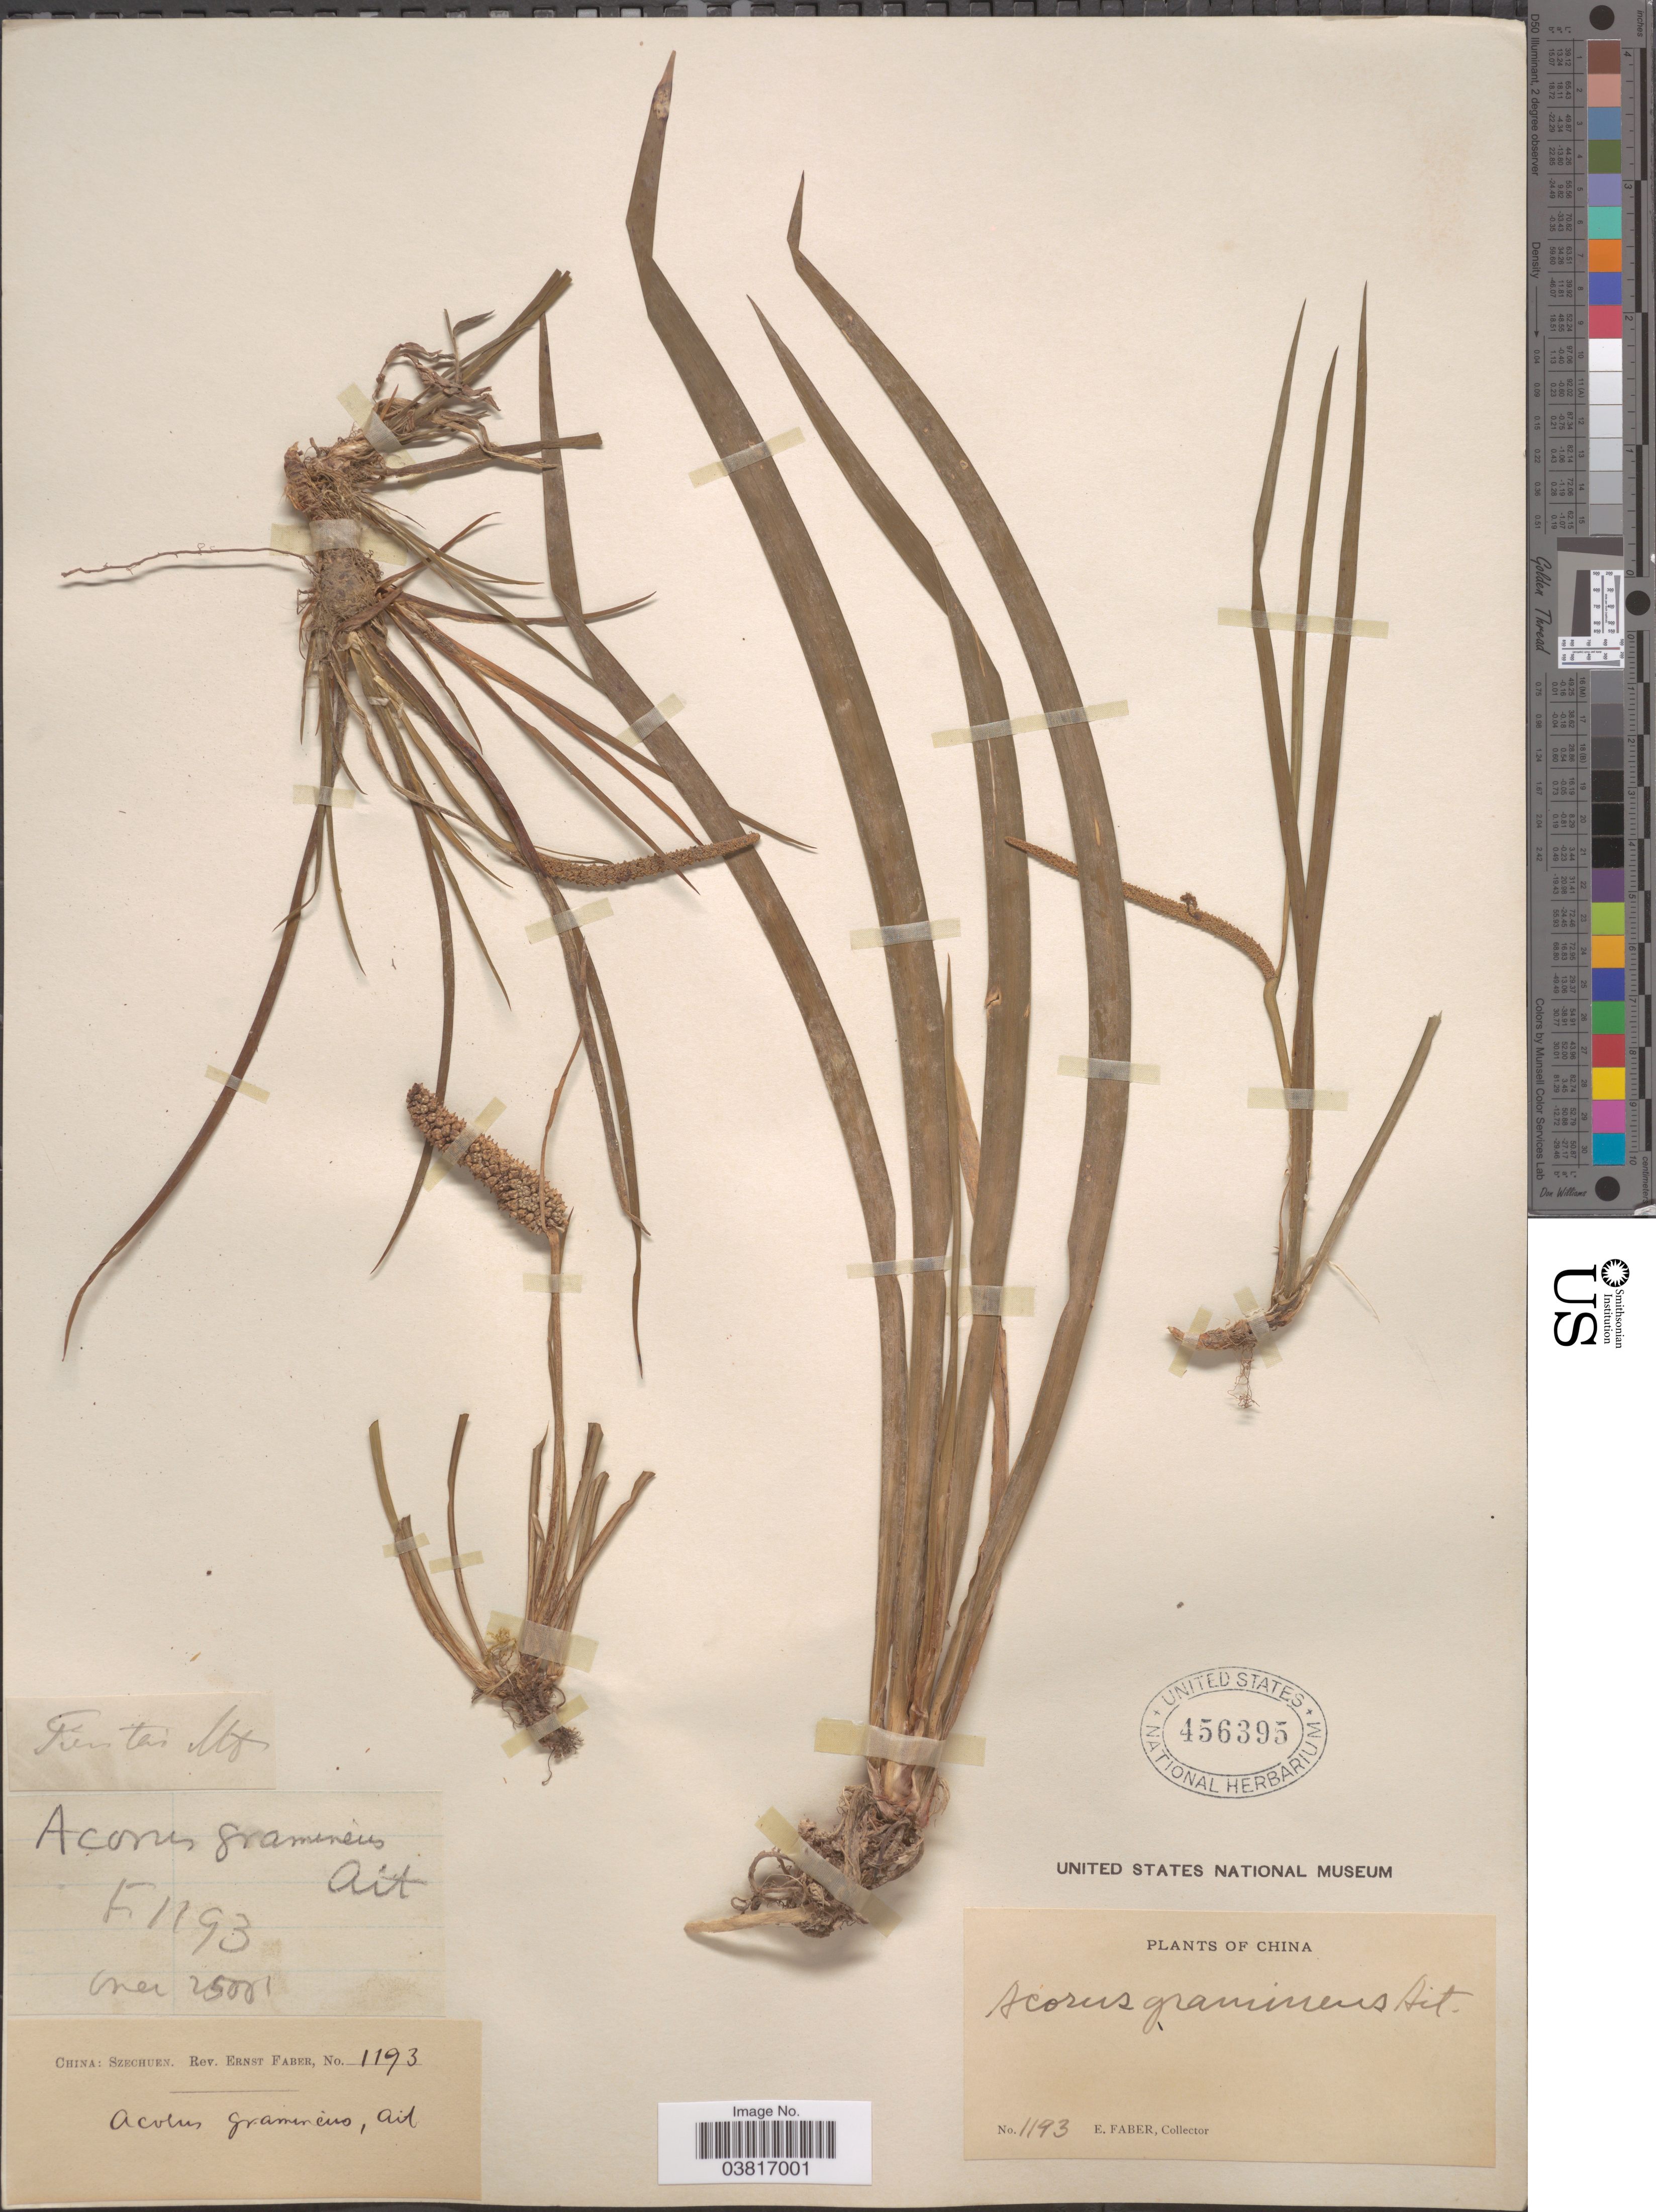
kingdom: Plantae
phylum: Tracheophyta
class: Liliopsida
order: Acorales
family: Acoraceae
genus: Acorus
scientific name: Acorus gramineus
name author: Sol. ex Aiton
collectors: E. Faber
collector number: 1193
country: China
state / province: Sichuan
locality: Szechuen.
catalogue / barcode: US 456395